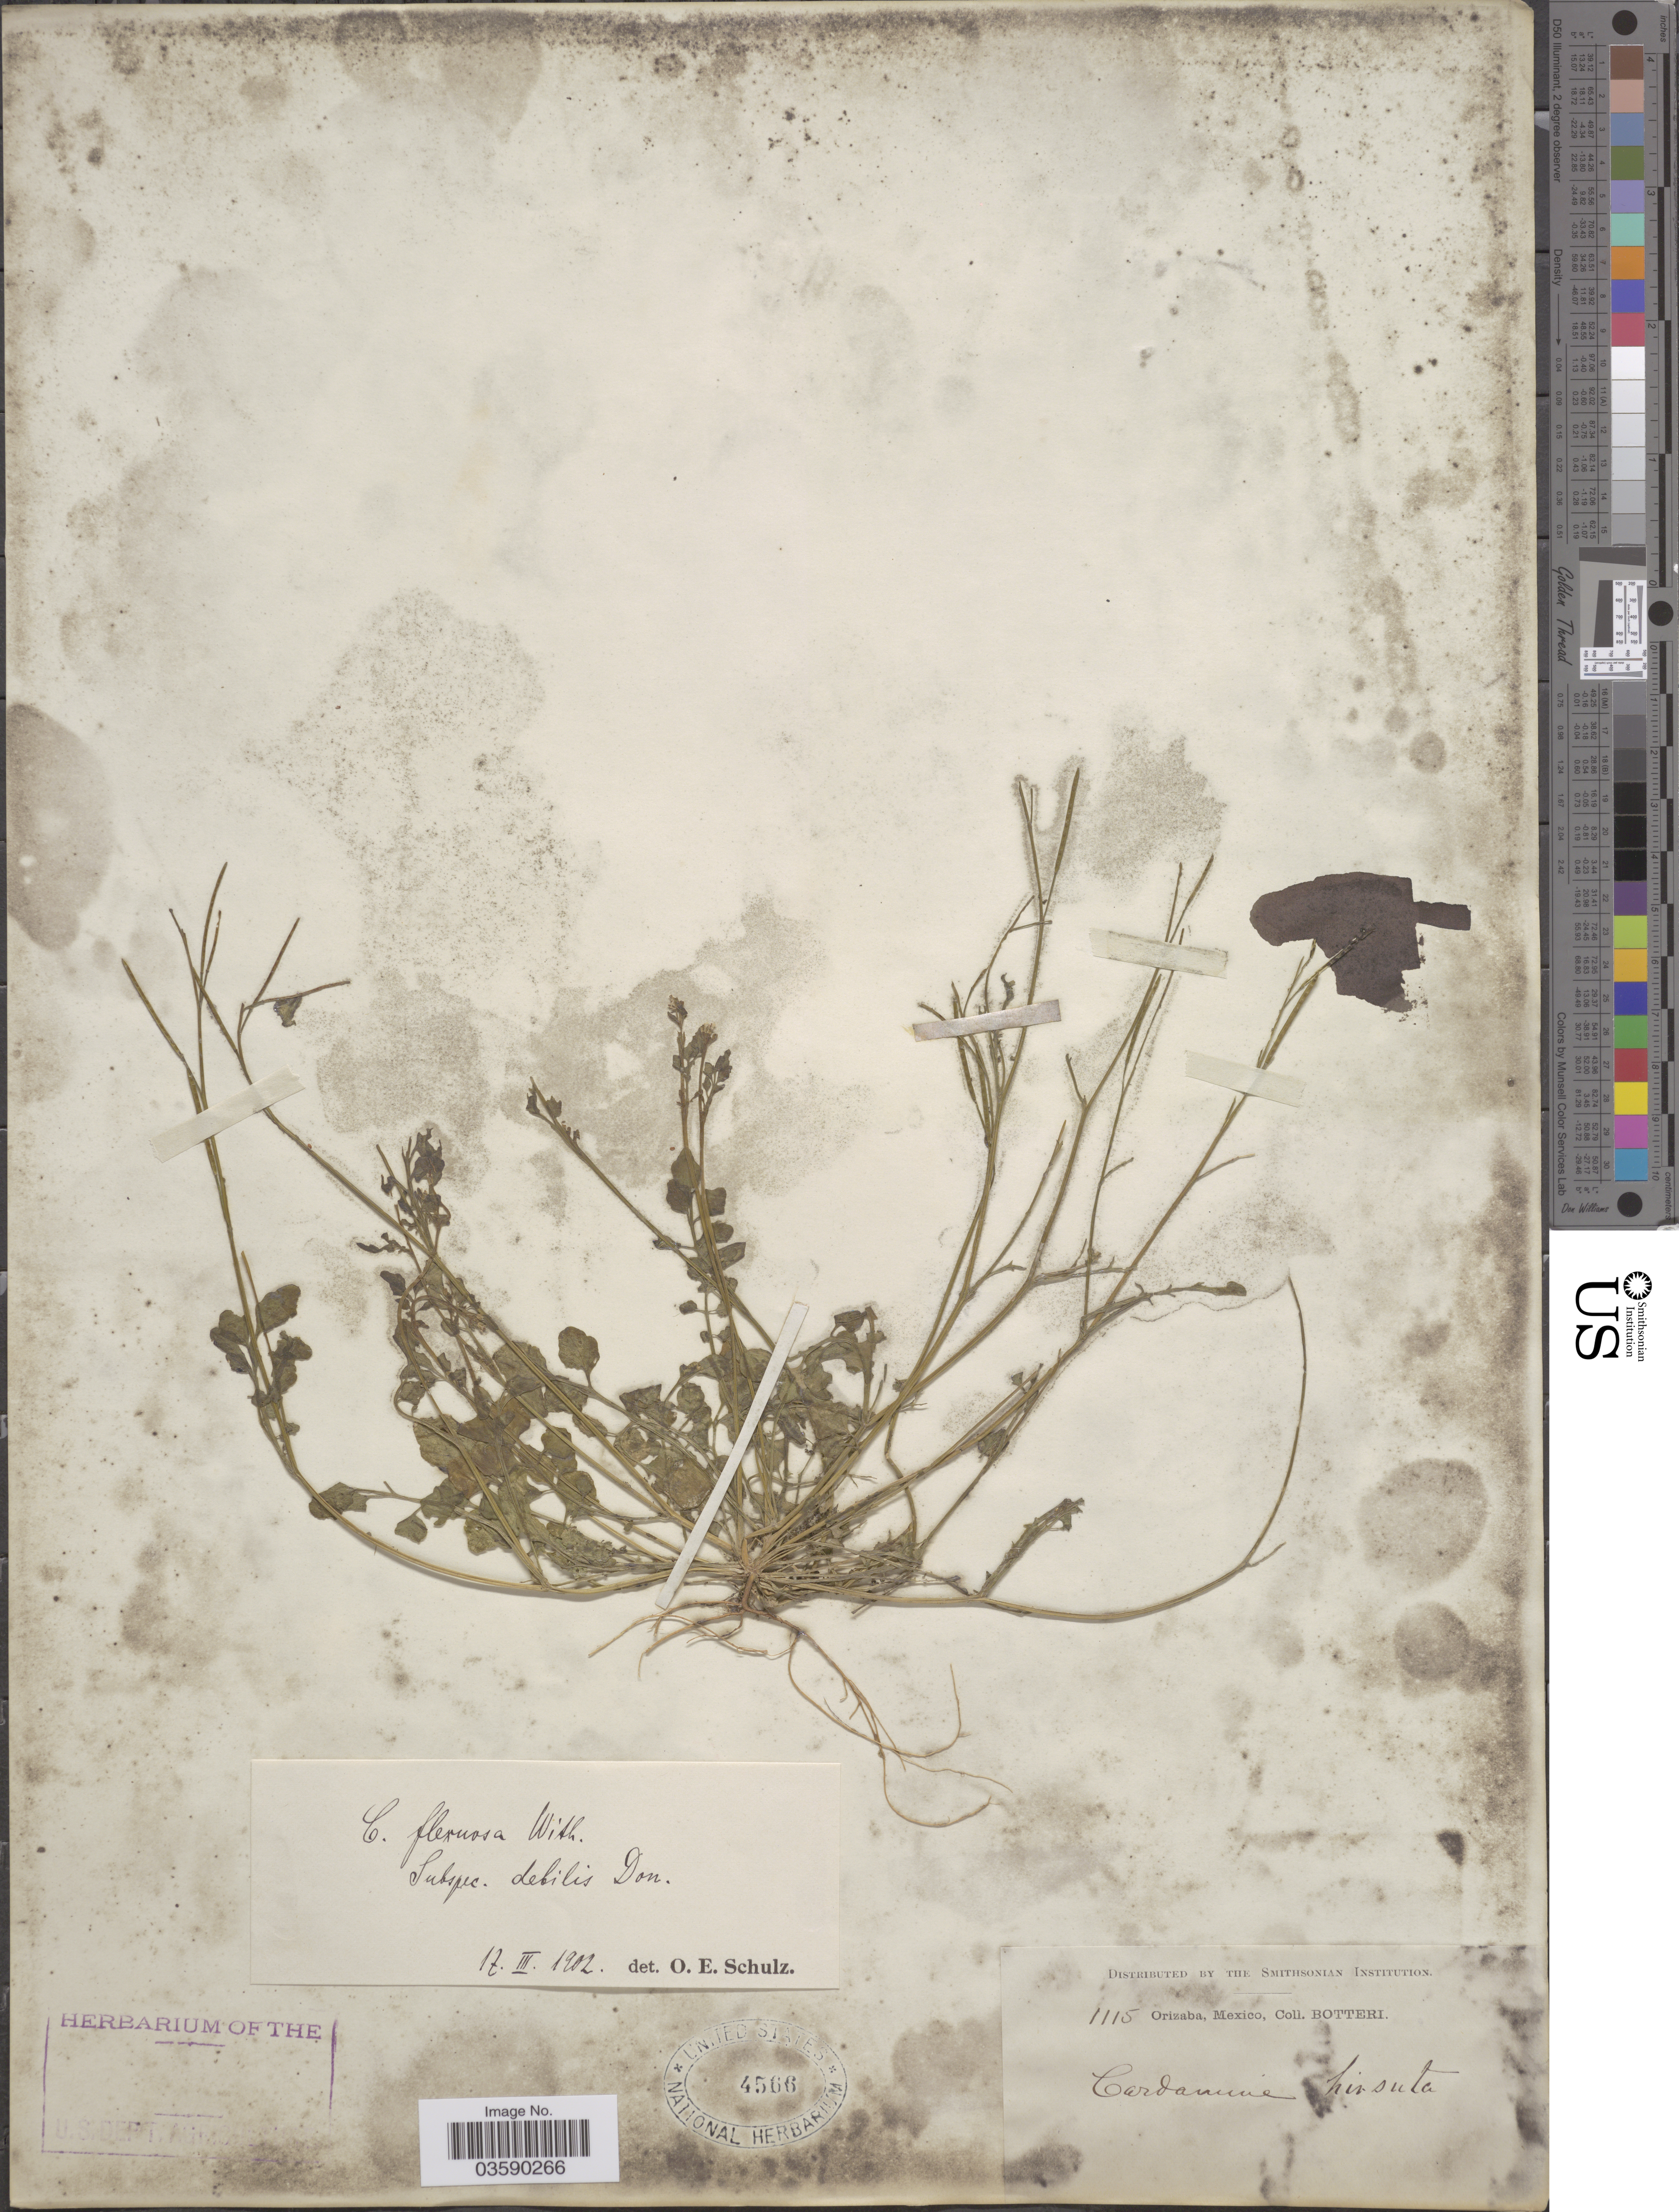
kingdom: Plantae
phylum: Tracheophyta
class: Magnoliopsida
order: Brassicales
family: Brassicaceae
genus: Cardamine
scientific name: Cardamine occulta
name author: Hornem.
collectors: -. Botteri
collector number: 1115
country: Mexico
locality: Orizaba.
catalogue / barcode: US 4566